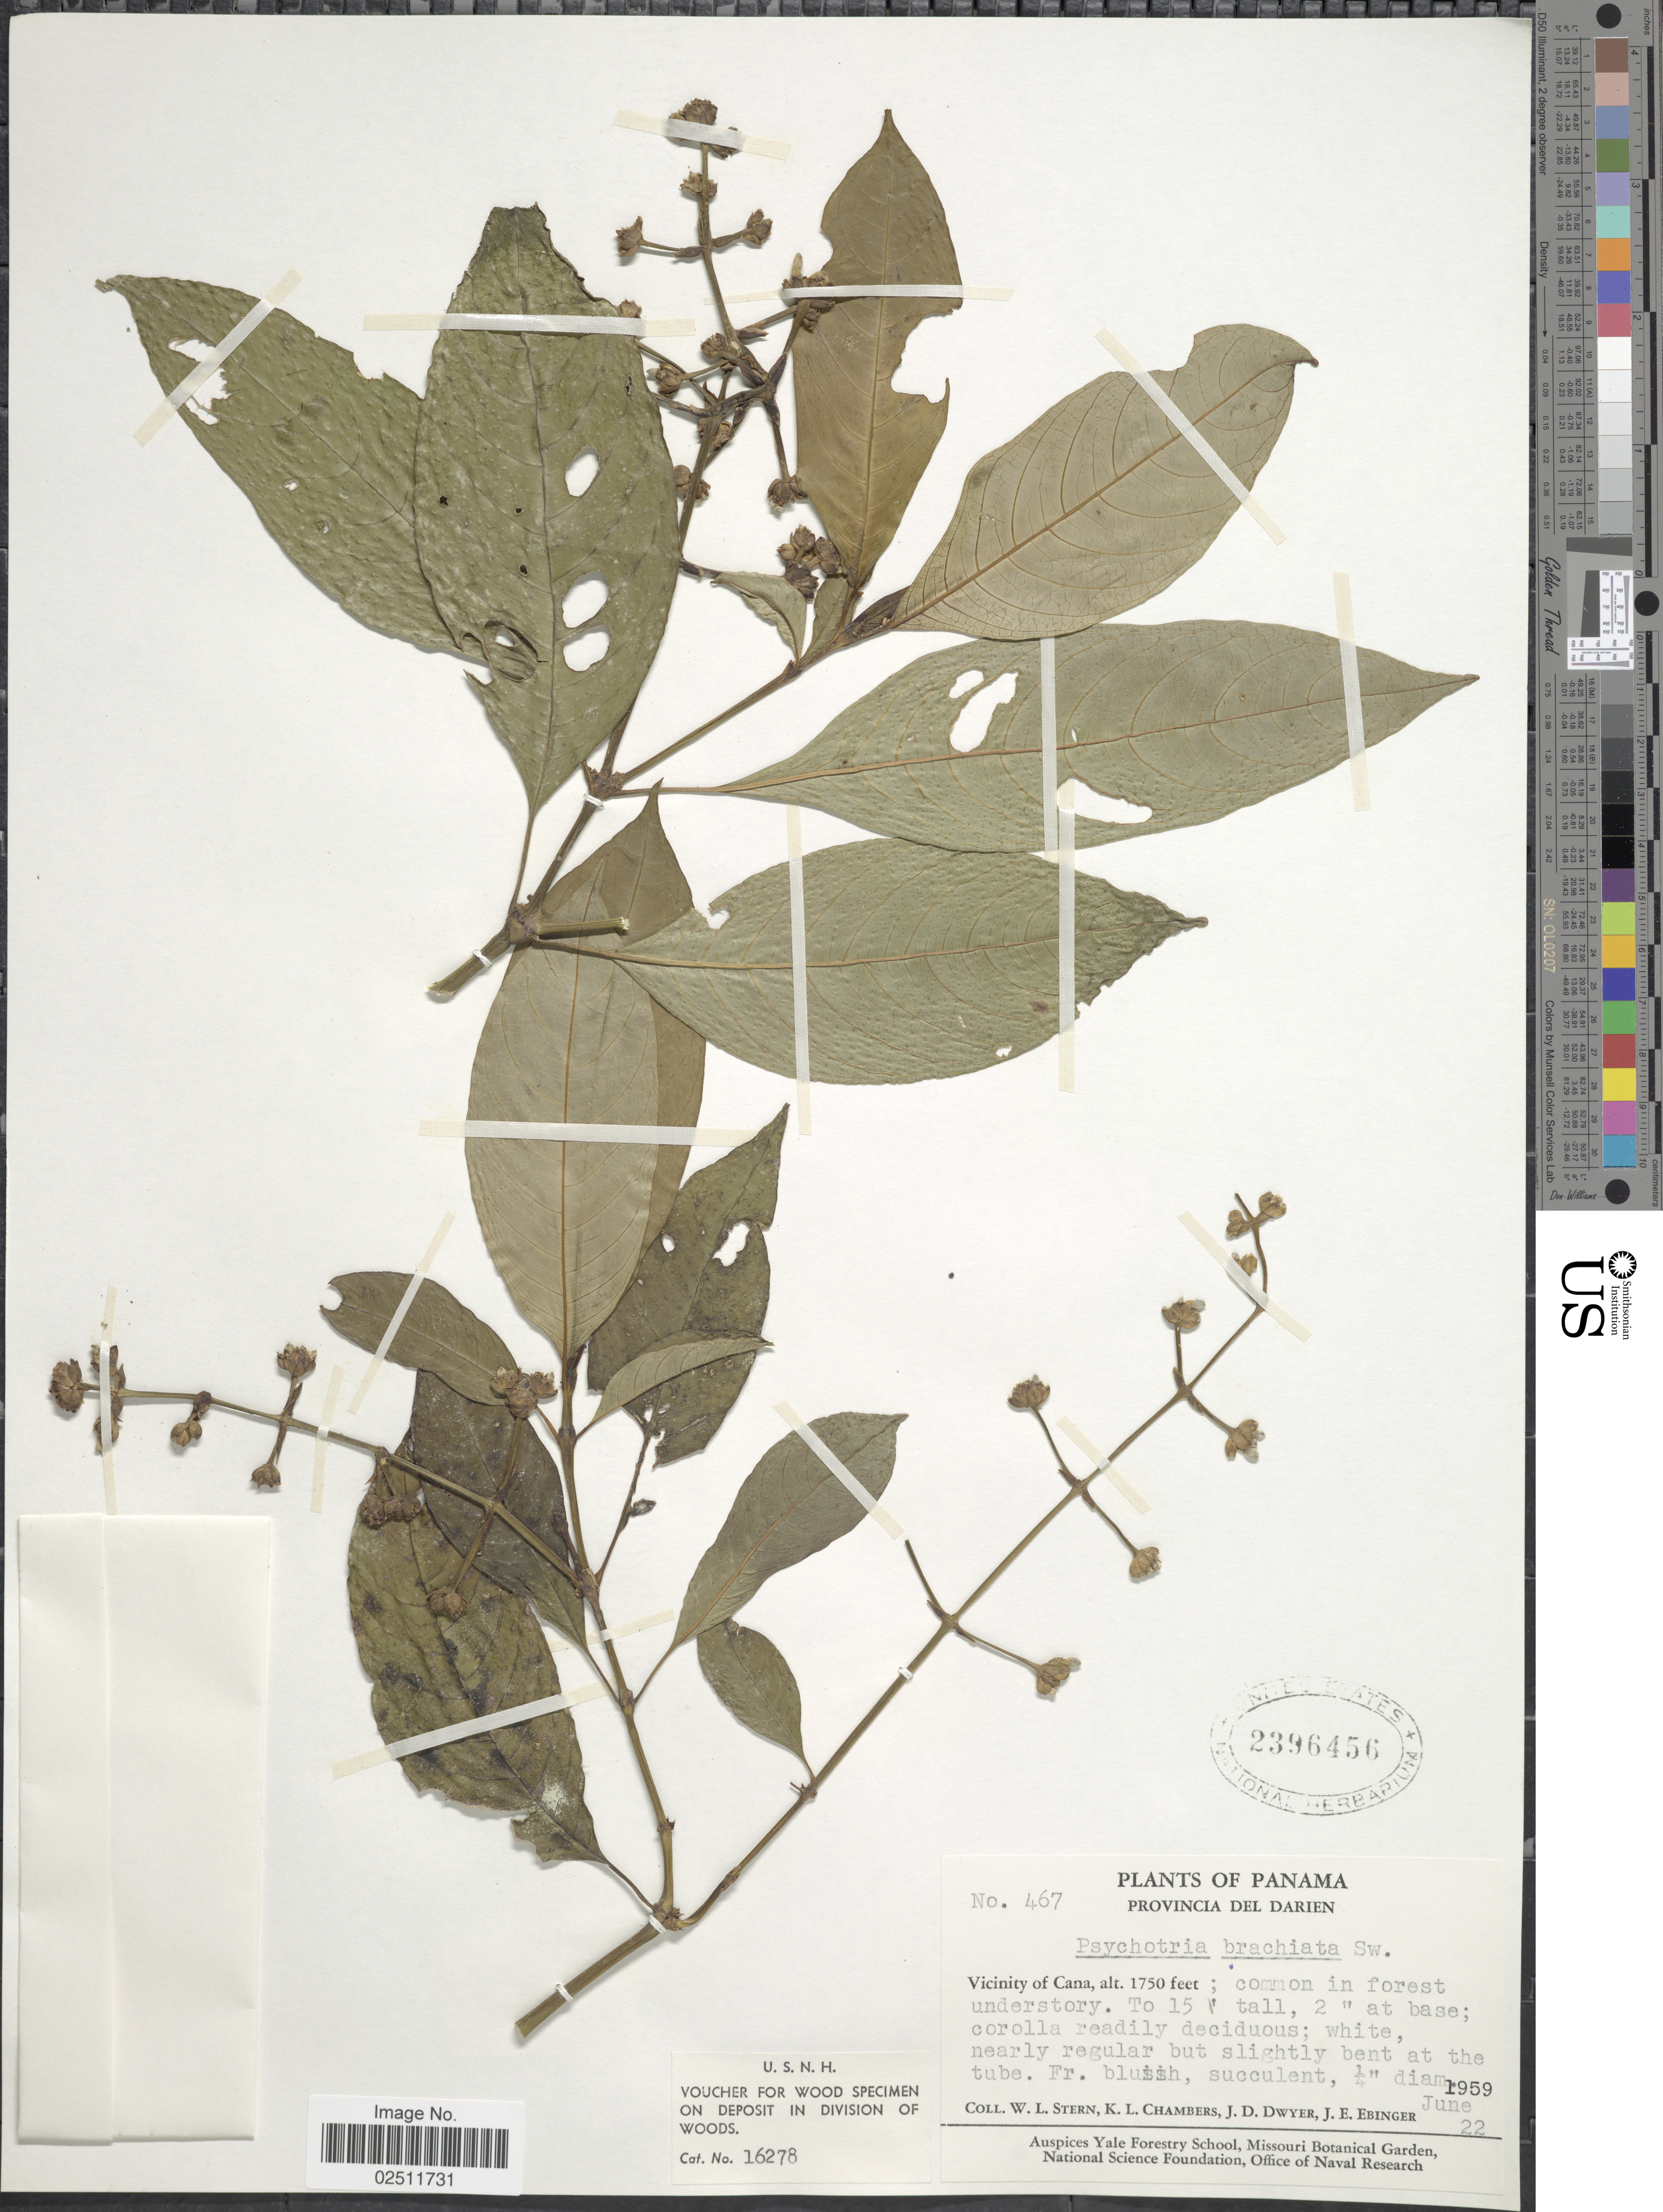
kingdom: Plantae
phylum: Tracheophyta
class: Magnoliopsida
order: Gentianales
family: Rubiaceae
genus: Psychotria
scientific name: Psychotria brachiata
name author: Sw.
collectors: W. L. Stern, K. Chambers, J. D. Dwyer & J. Ebinger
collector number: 467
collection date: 1959-06-22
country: Panama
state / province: Darién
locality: Vicinity of Cana.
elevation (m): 533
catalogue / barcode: US 2396456